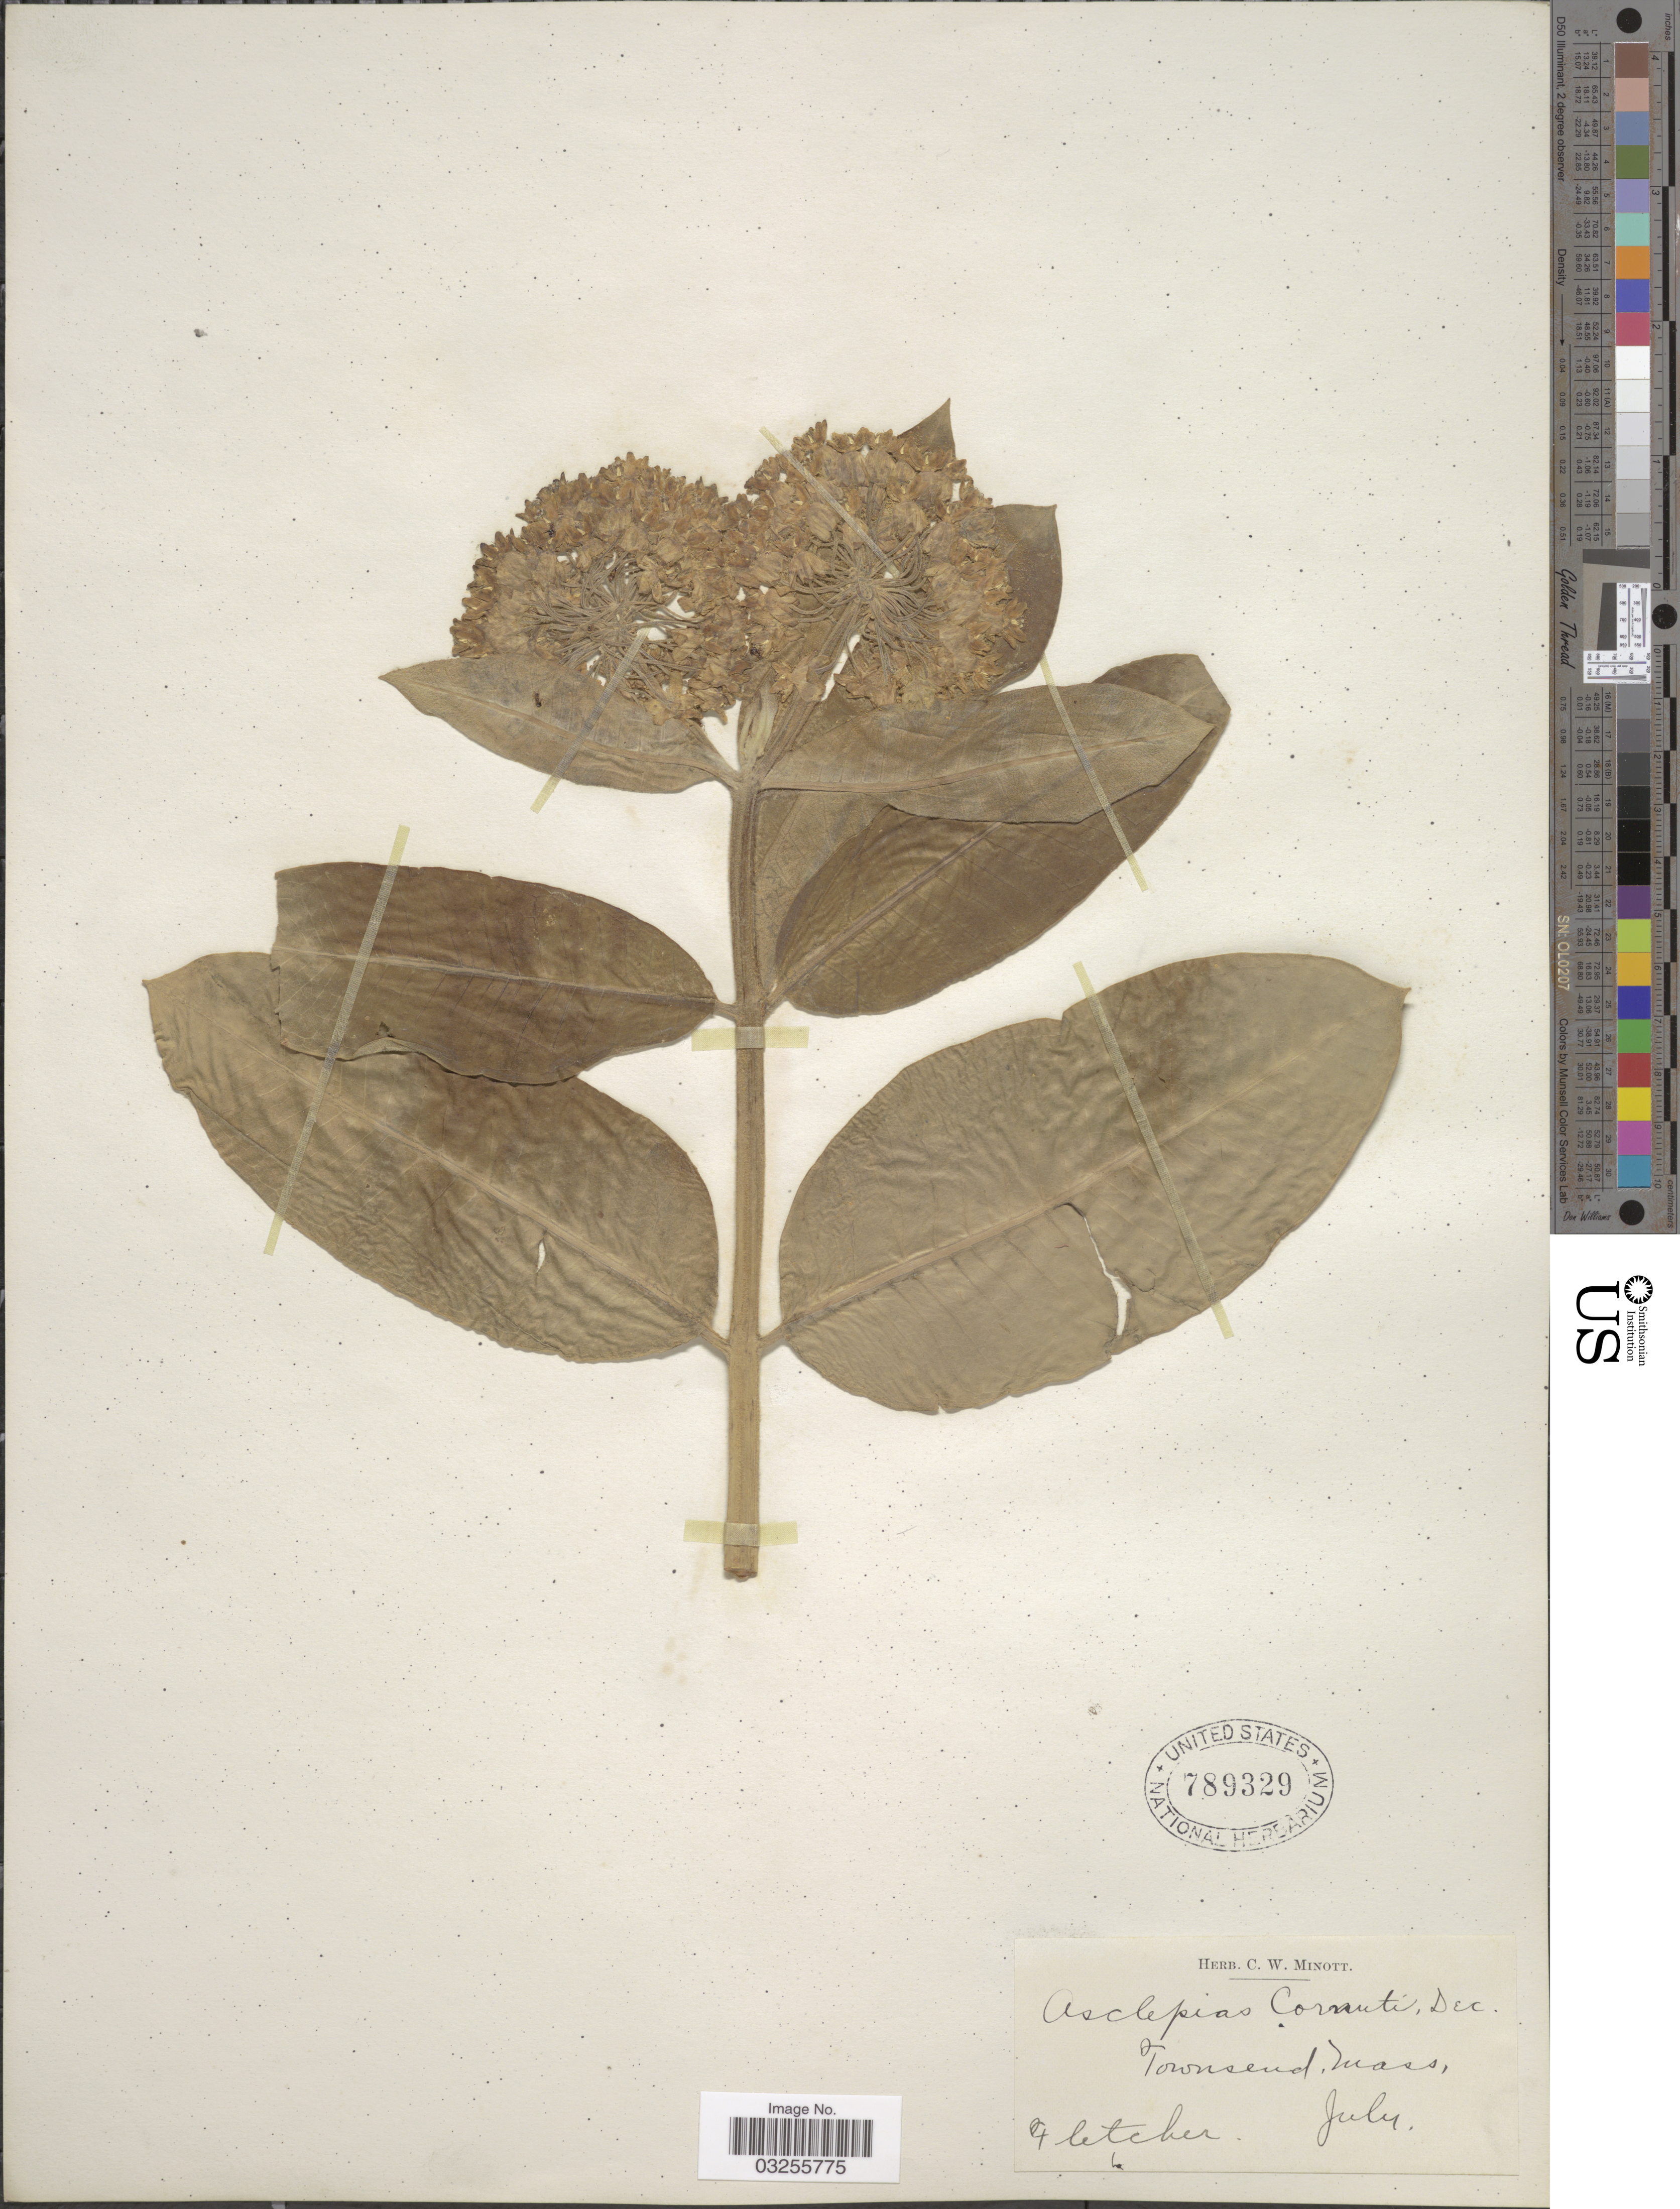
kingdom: Plantae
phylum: Tracheophyta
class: Magnoliopsida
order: Gentianales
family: Apocynaceae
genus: Asclepias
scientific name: Asclepias syriaca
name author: L.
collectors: -. Fletcher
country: United States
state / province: Massachusetts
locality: Townsend, Mass.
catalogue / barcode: US 789329